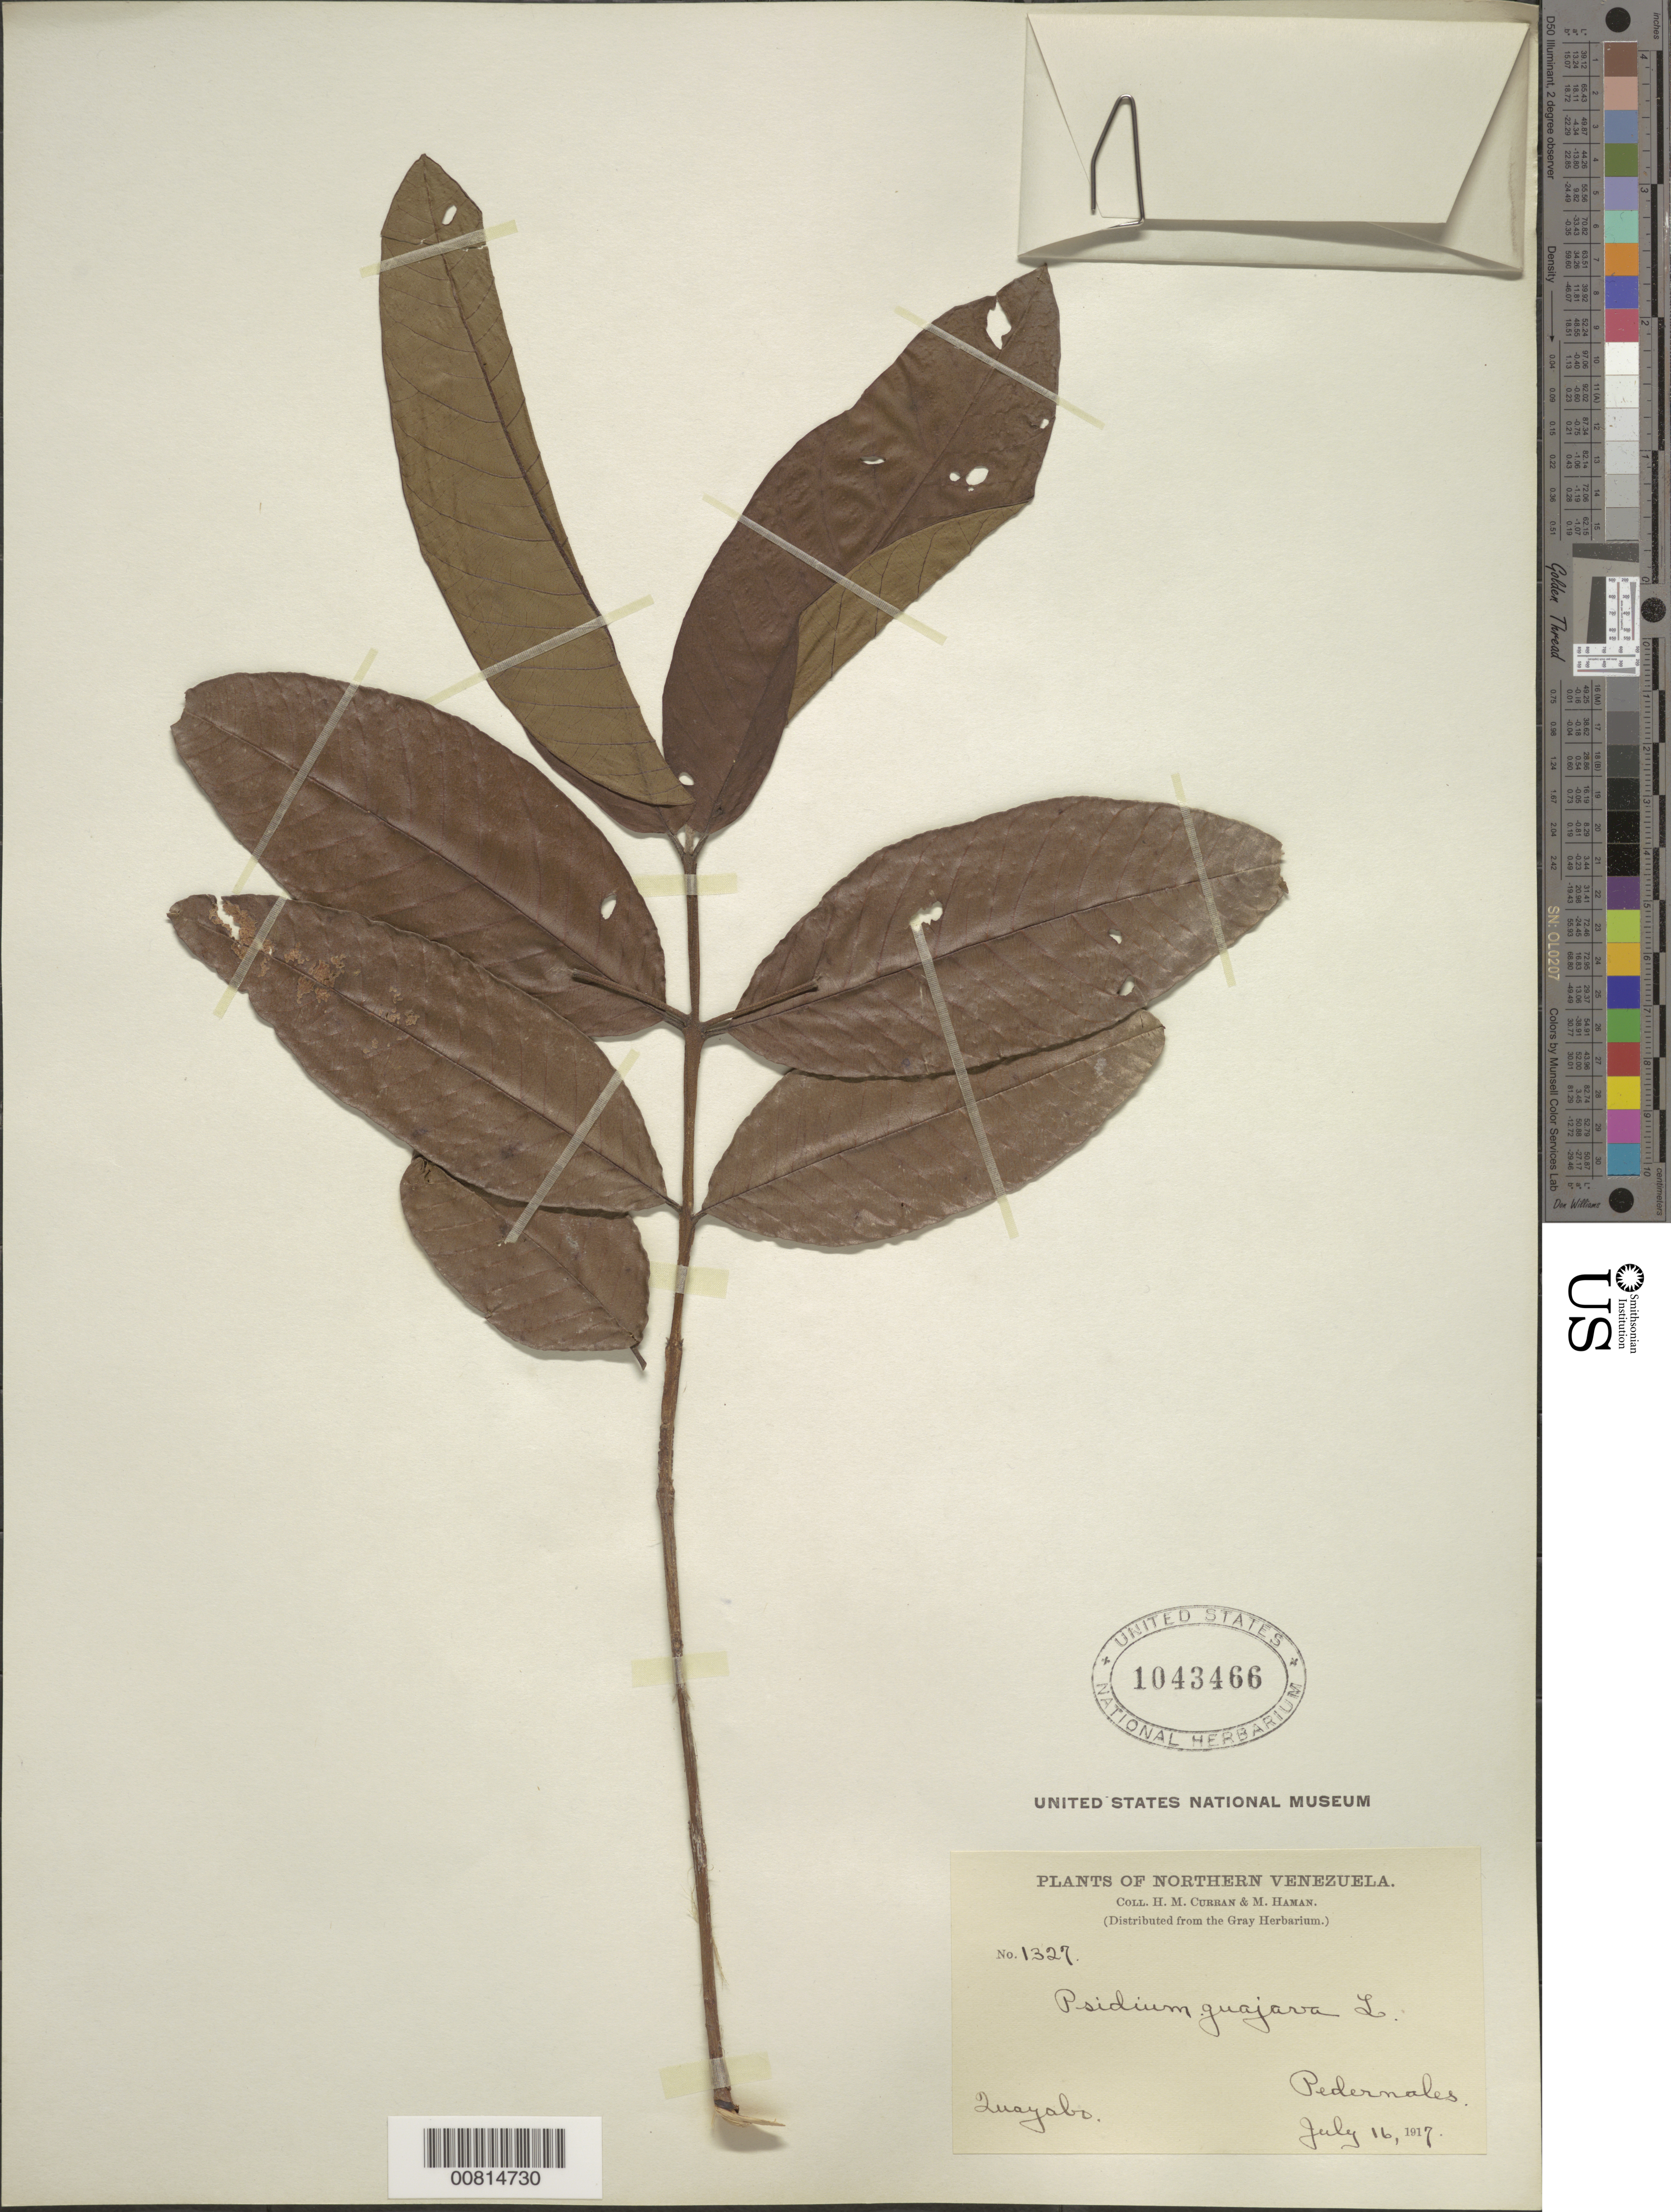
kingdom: Plantae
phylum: Tracheophyta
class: Magnoliopsida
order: Myrtales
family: Myrtaceae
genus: Psidium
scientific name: Psidium guajava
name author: L.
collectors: H. M. Curran & M. Haman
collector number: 1327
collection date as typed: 16-Jul-17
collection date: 1917-07-16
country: Venezuela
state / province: Delta Amacuro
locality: Pedernales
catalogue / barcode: US 1043466